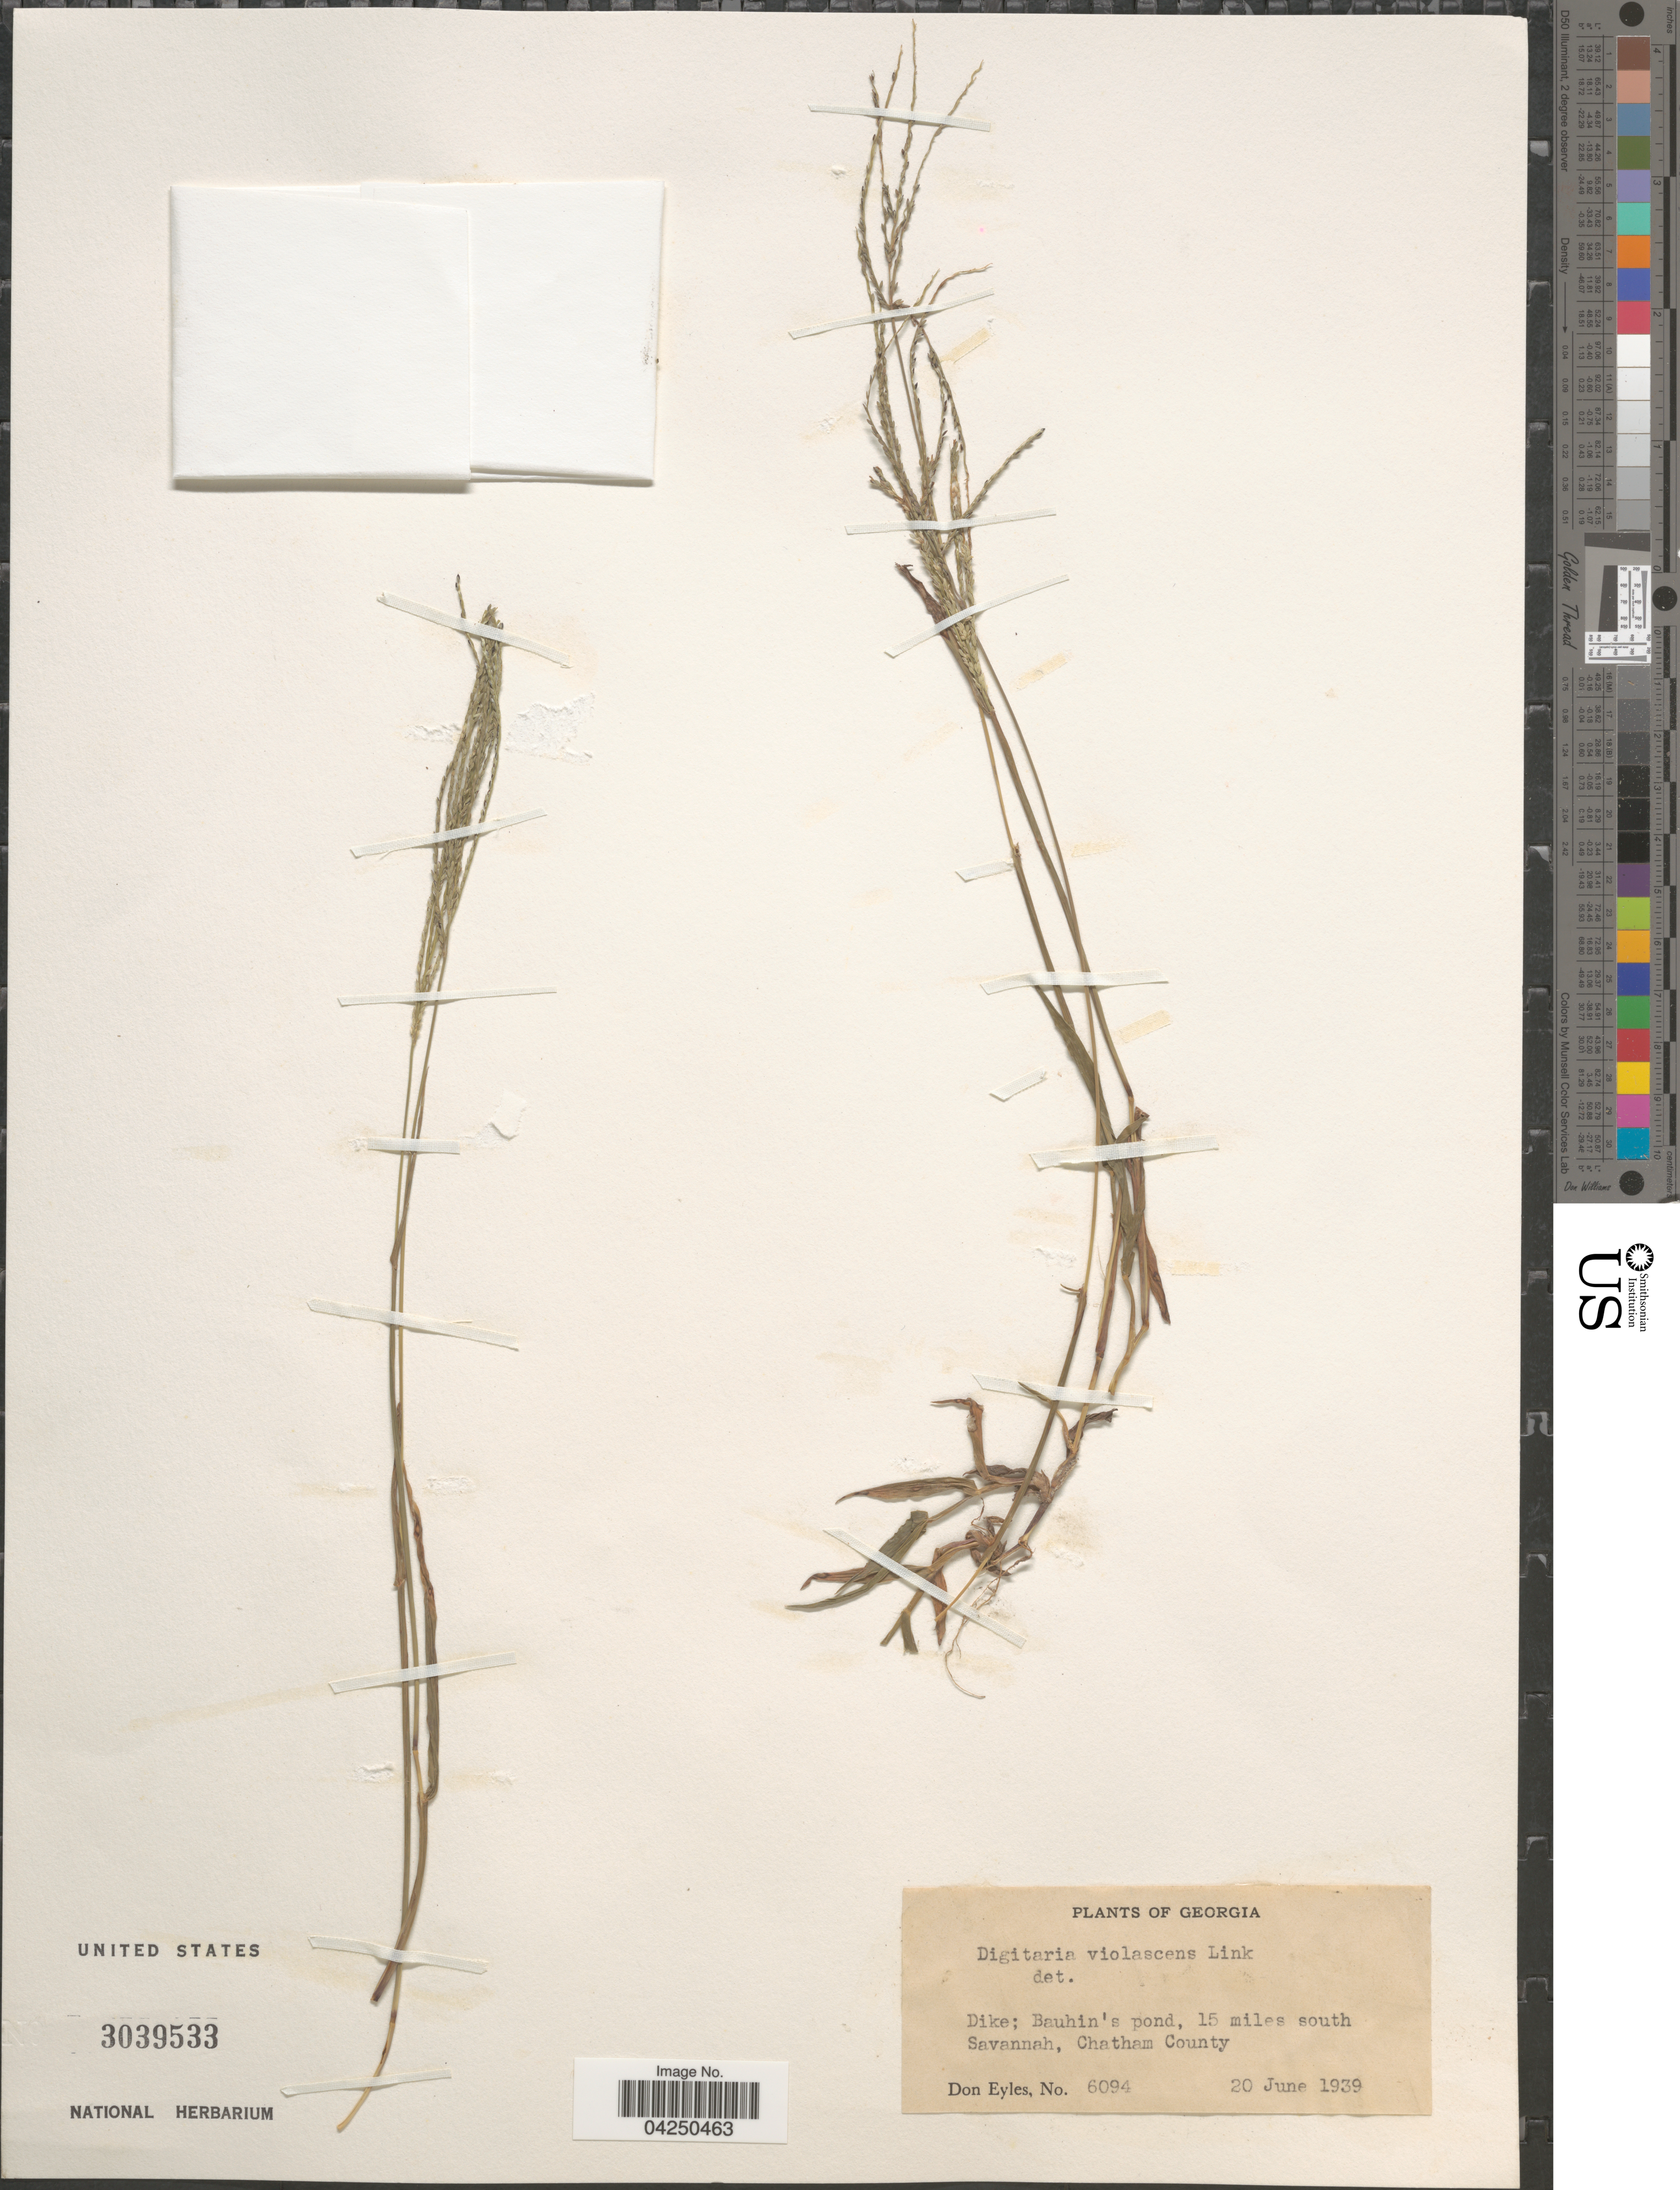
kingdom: Plantae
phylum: Tracheophyta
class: Liliopsida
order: Poales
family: Poaceae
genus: Digitaria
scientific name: Digitaria violascens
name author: Link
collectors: D. Eyles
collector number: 6094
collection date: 1939-06-20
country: United States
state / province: Georgia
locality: Dike; Bauhin's pond, 15 miles south Savannah, Chatham County.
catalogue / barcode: US 3039533